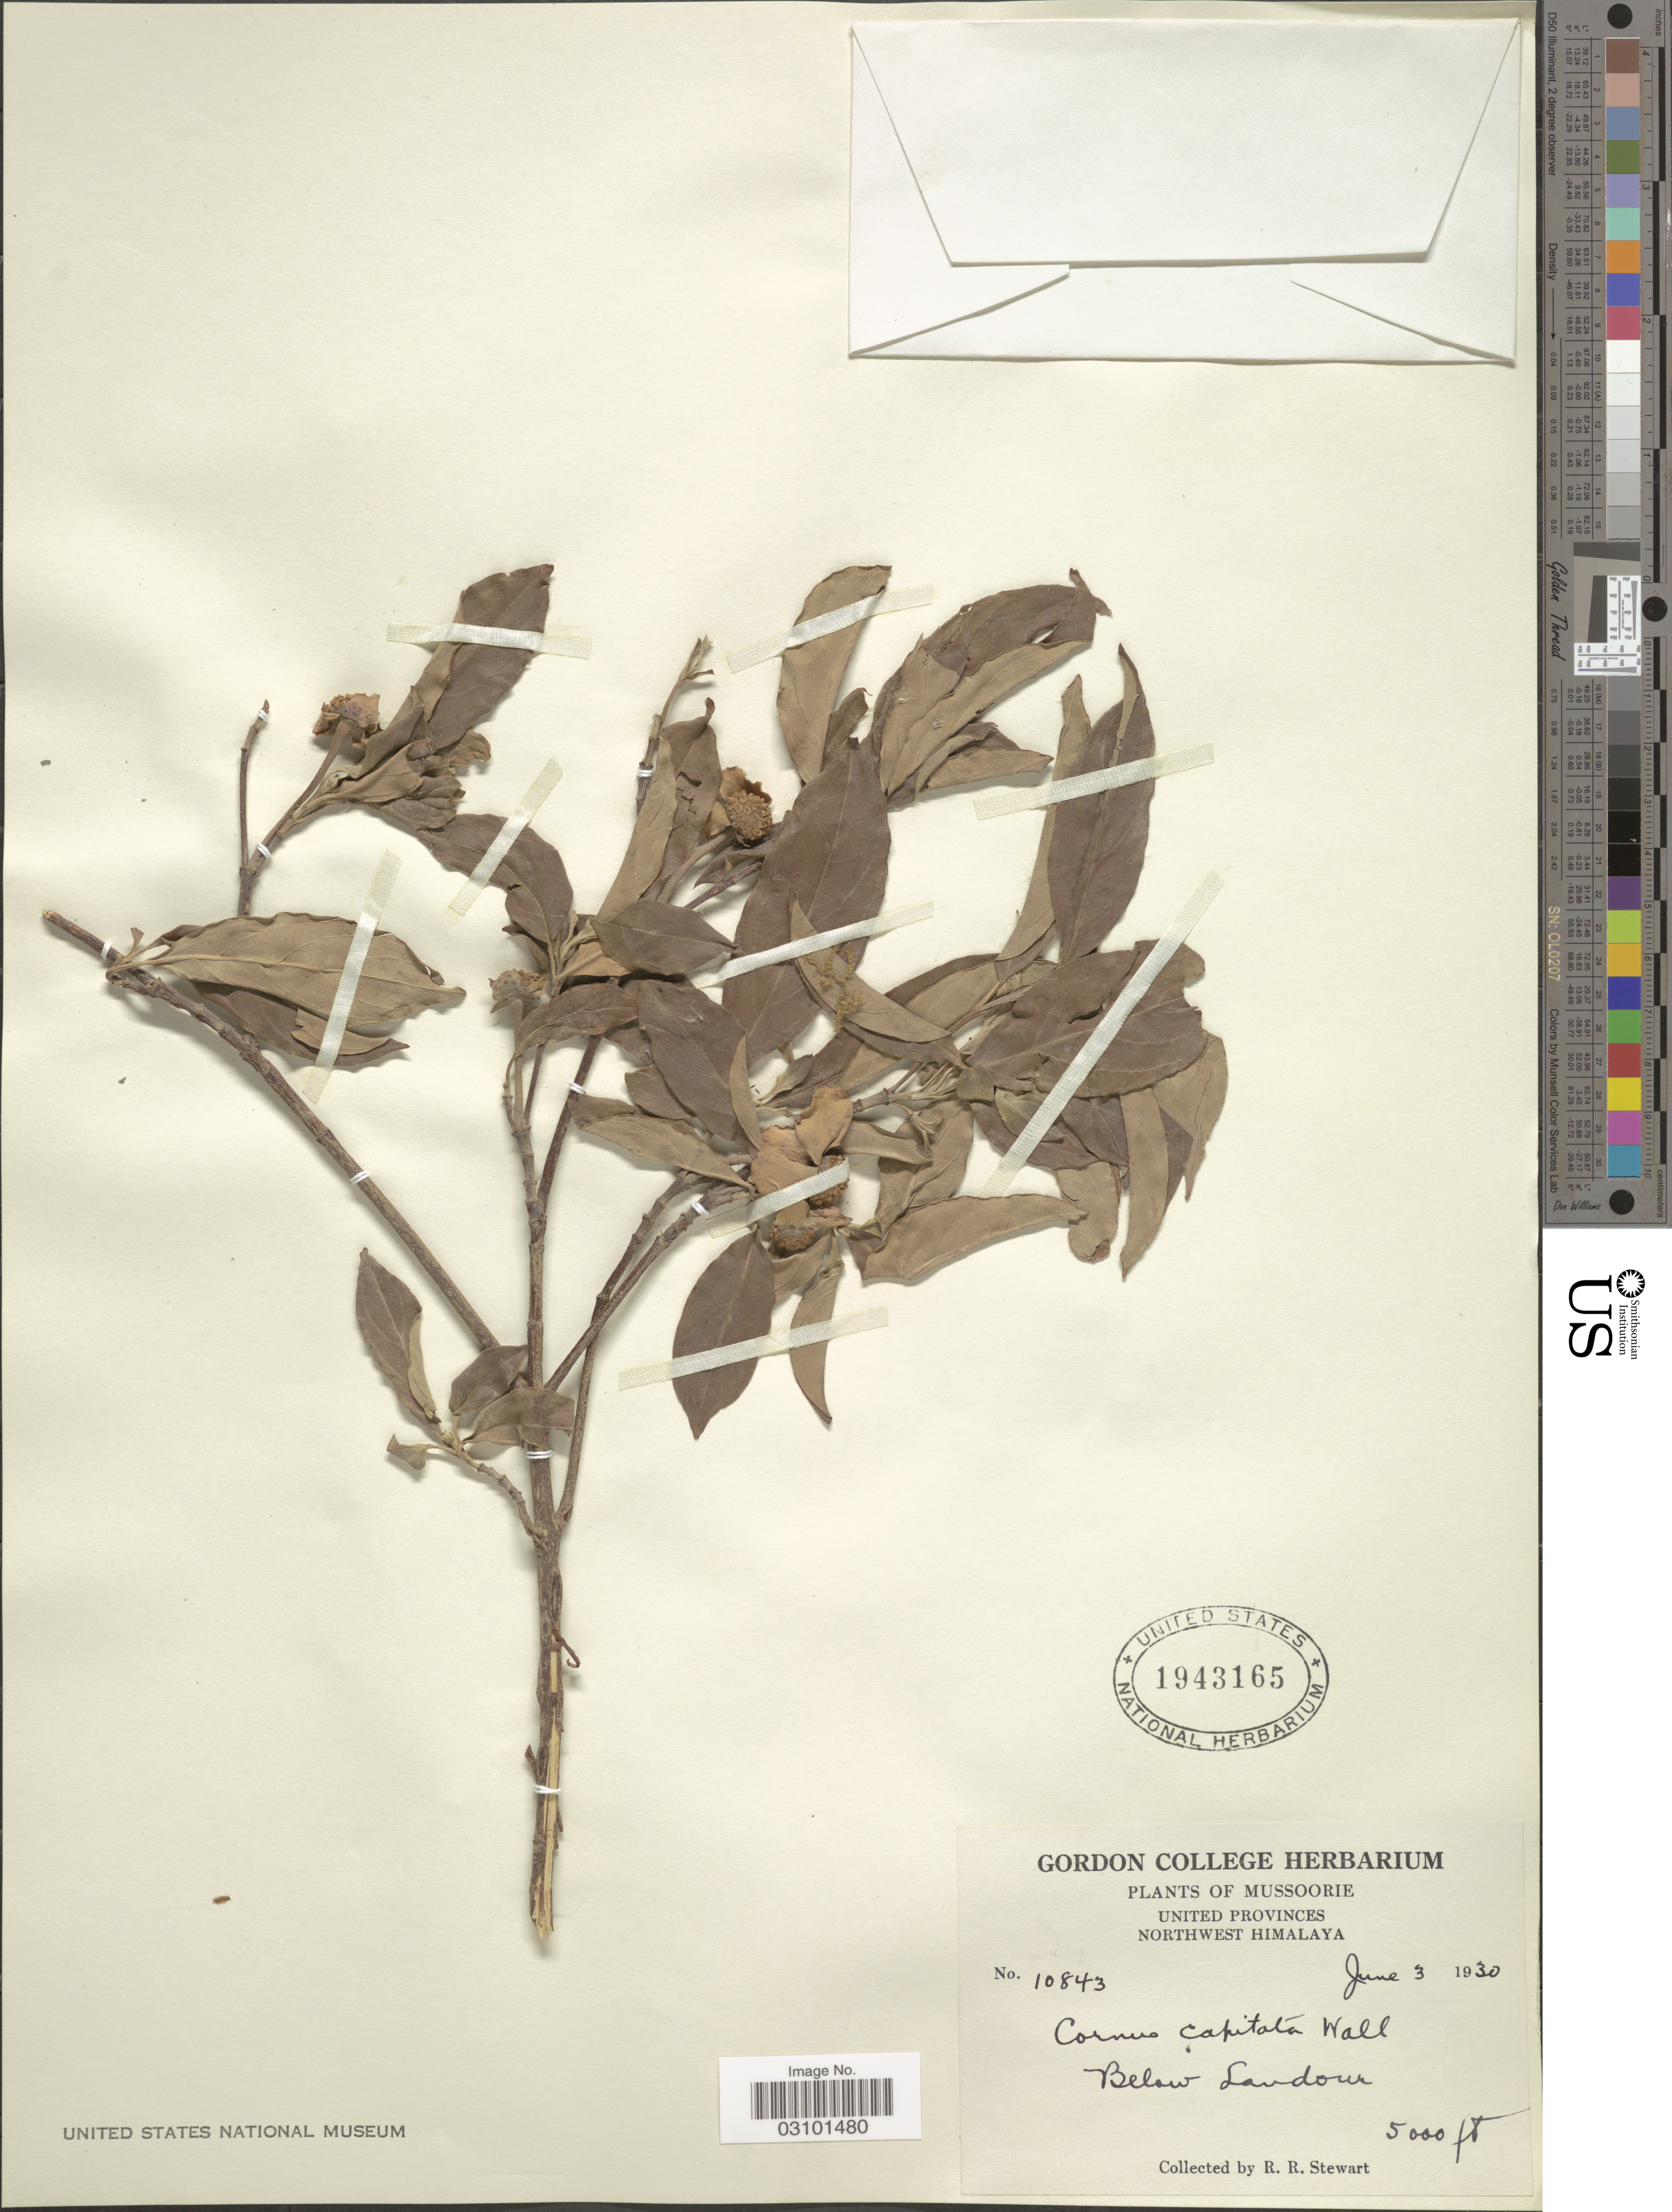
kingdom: Plantae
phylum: Tracheophyta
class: Magnoliopsida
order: Cornales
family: Cornaceae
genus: Cornus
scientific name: Cornus capitata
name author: Wall.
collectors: R. Stewart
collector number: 10843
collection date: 1930-06-03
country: India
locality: Mussoorie. United Provinces. Northwest Himalaya. Below Landour.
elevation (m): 1524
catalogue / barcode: US 1943165